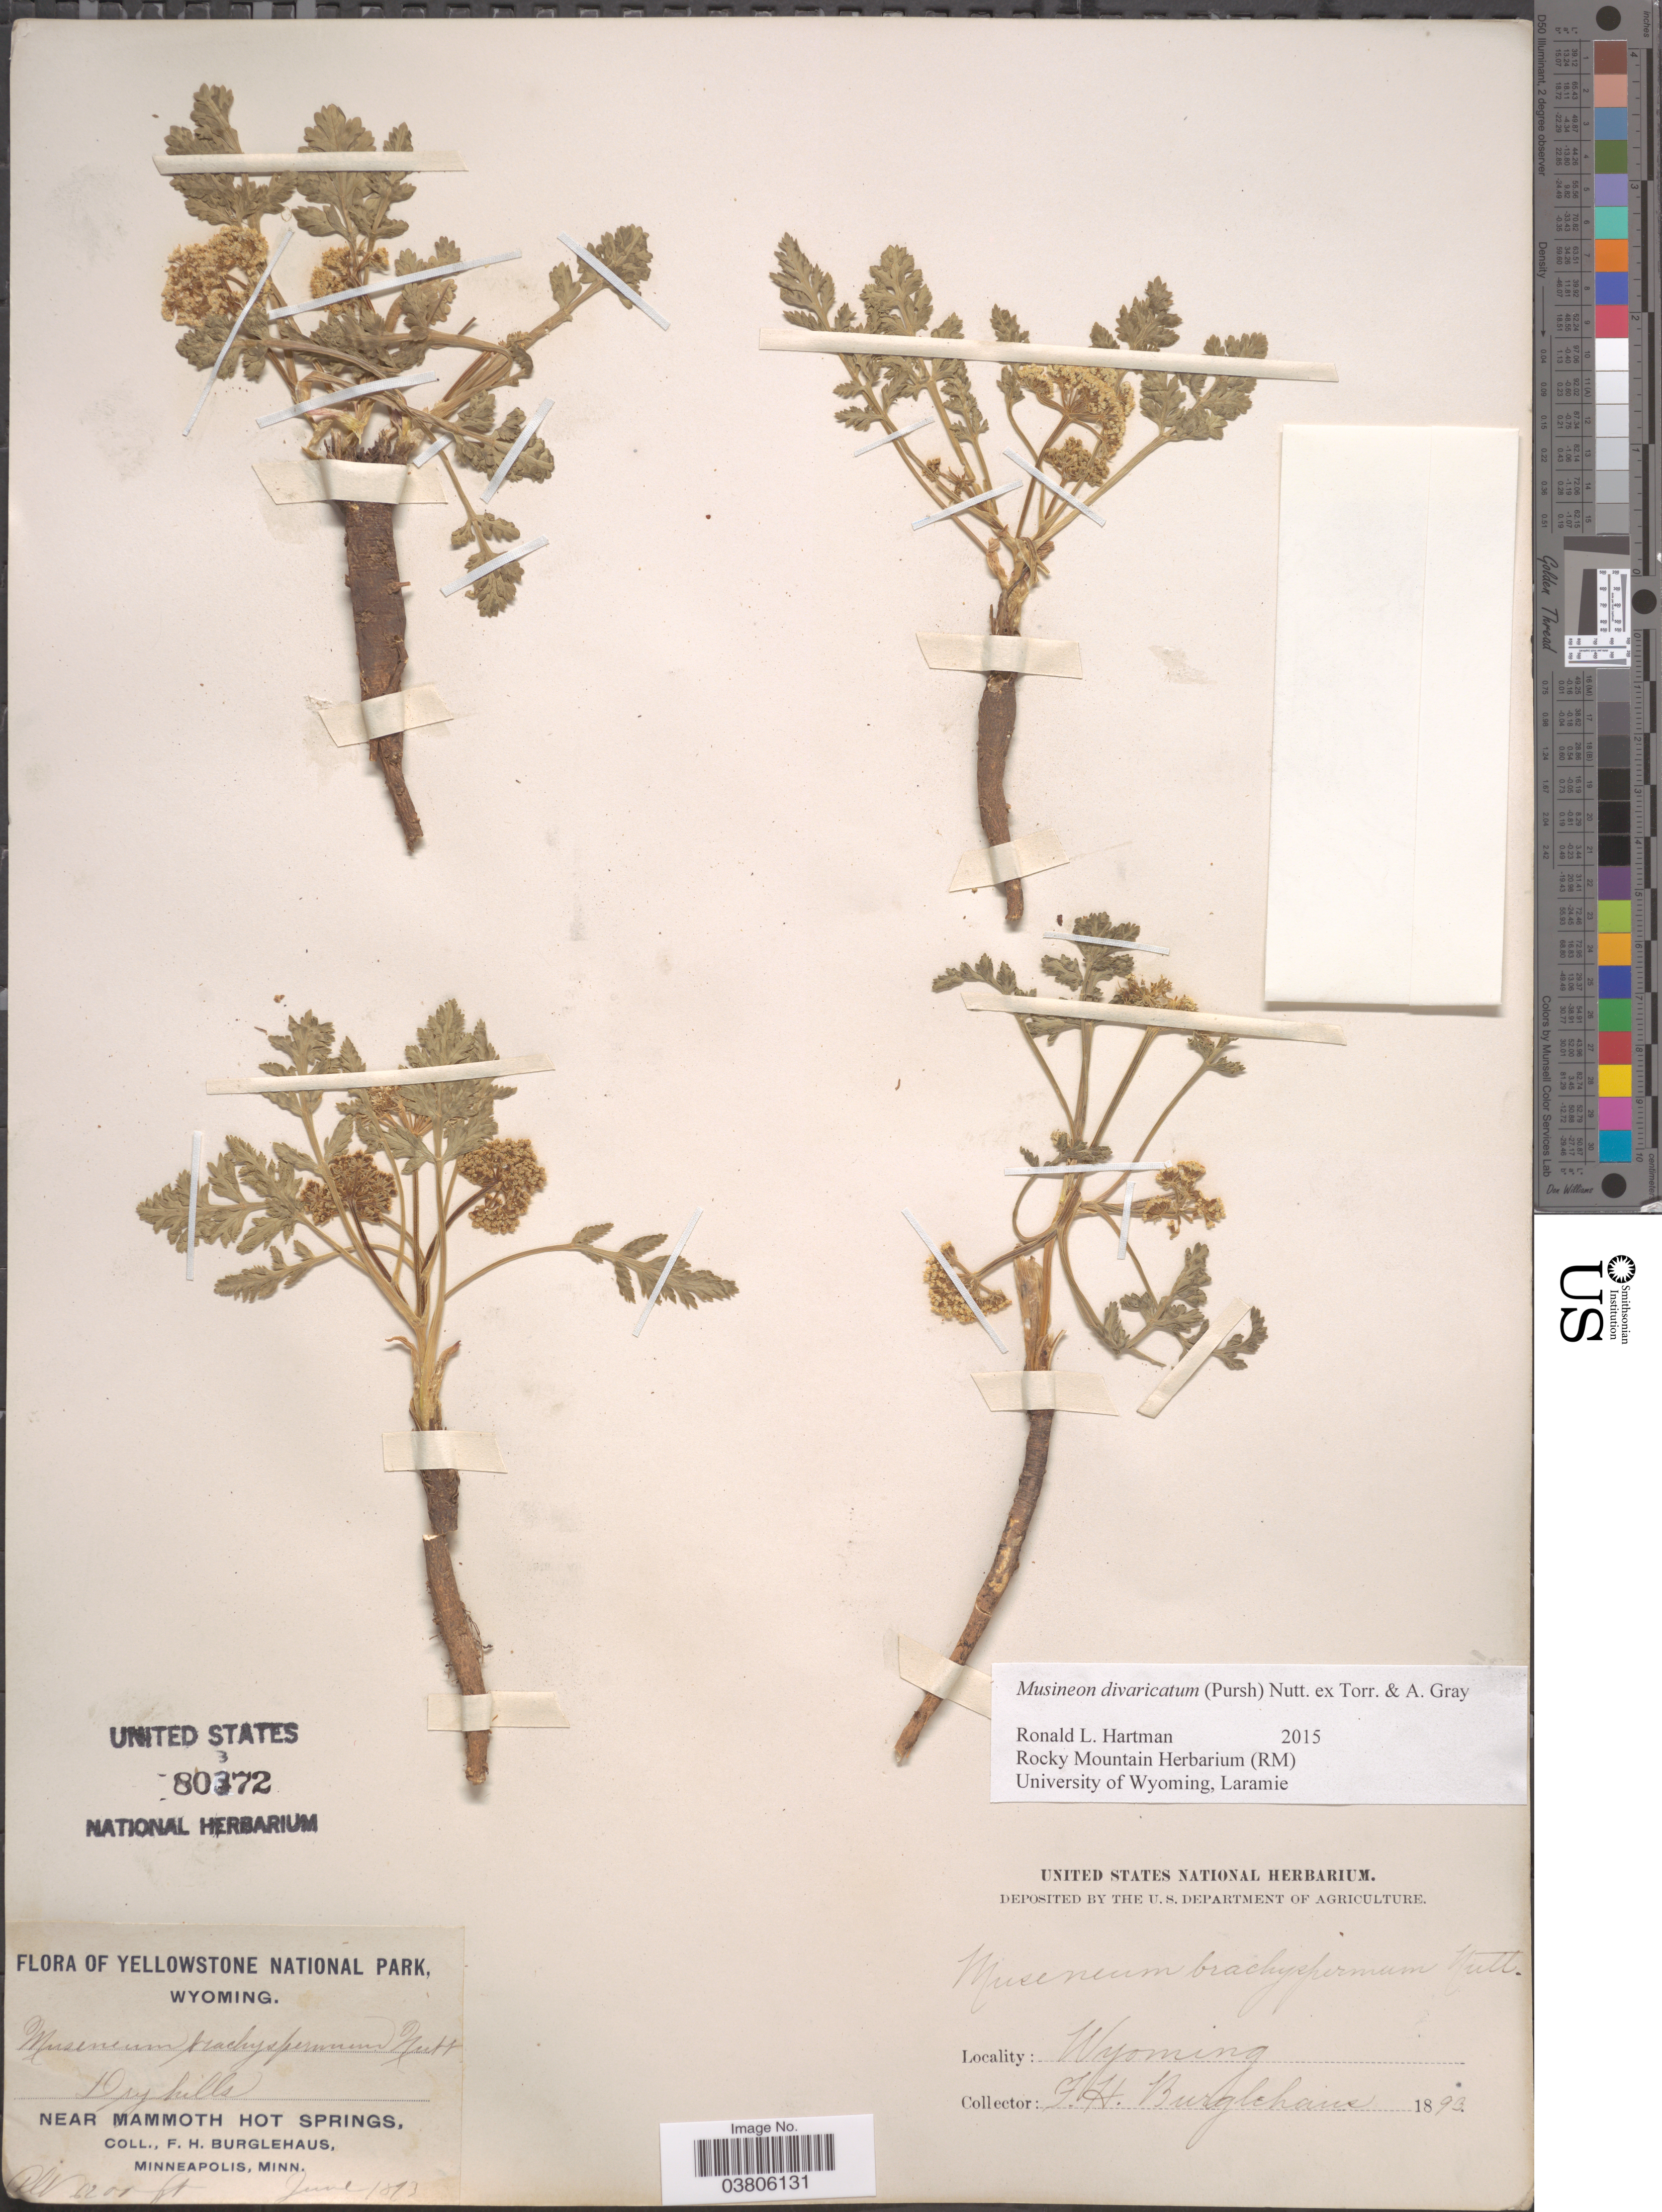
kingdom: Plantae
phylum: Tracheophyta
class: Magnoliopsida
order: Apiales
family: Apiaceae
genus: Musineon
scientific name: Musineon divaricatum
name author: (Pursh) Nutt.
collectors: F. Burglehaus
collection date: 1893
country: United States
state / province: Wyoming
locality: Yellowstone National Park. Near Mammoth Hot Springs.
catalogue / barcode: US 80372